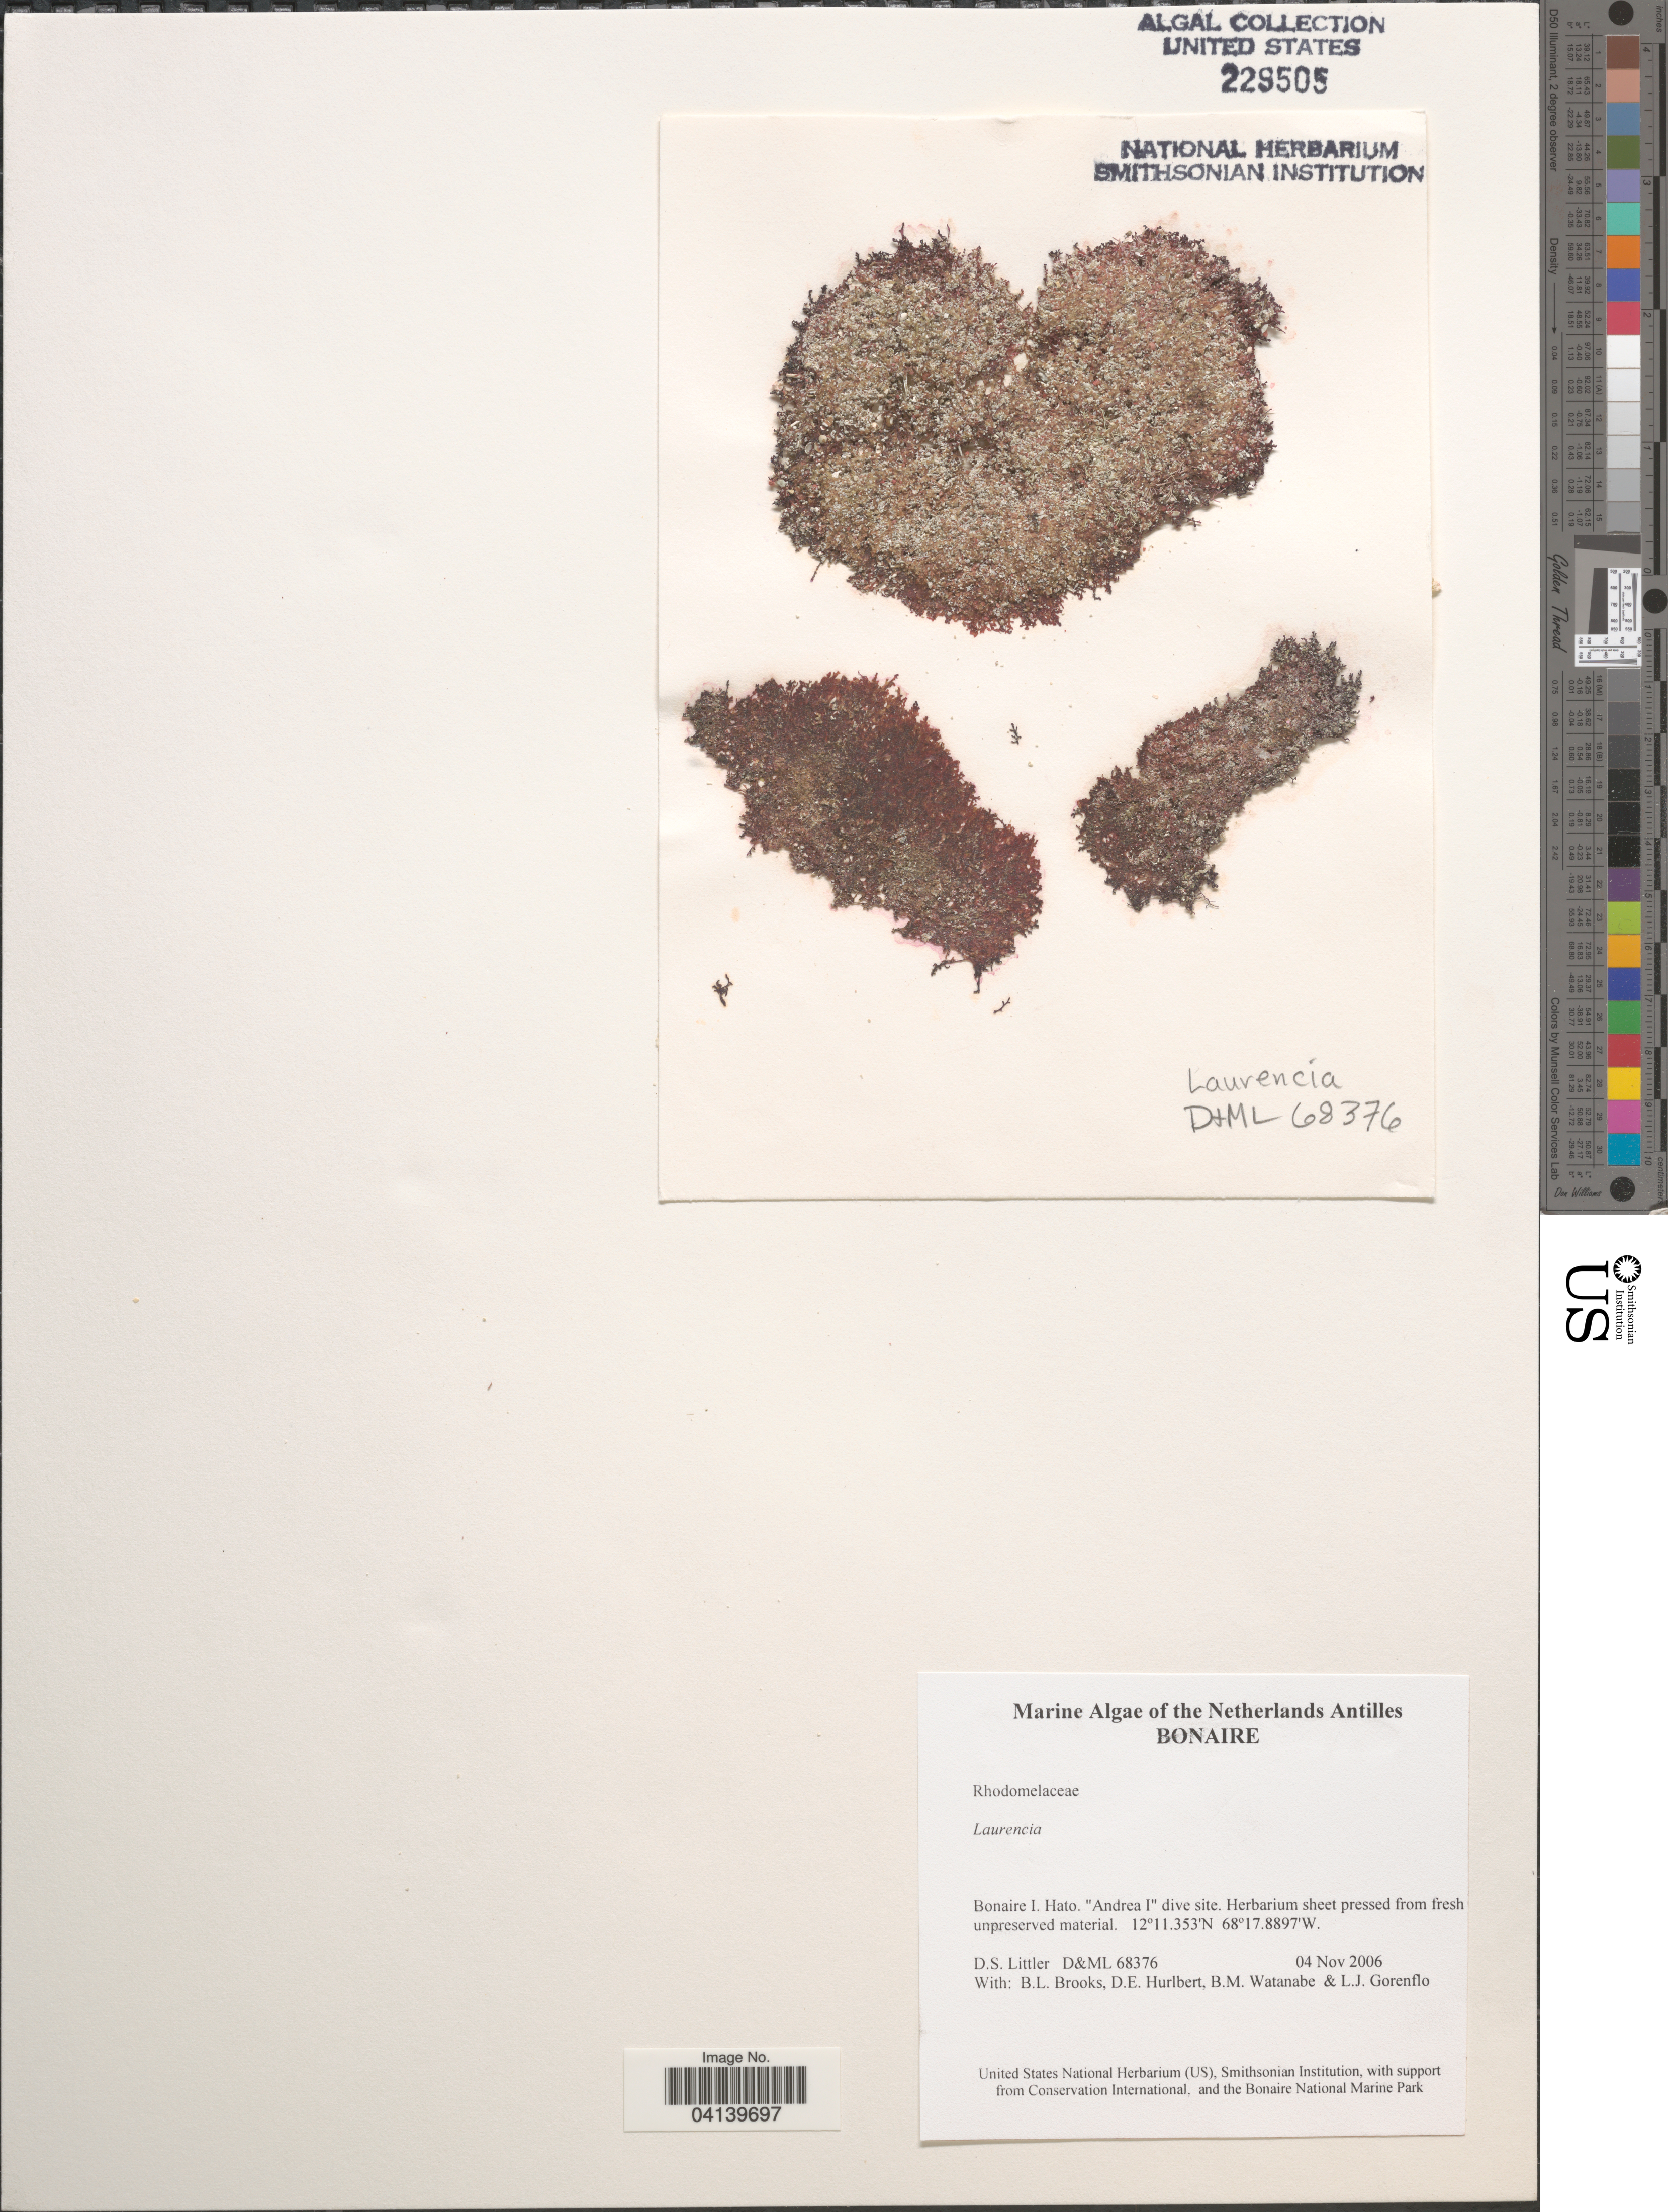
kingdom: Plantae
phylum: Rhodophyta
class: Florideophyceae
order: Ceramiales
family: Rhodomelaceae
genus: Laurencia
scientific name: Laurencia sp.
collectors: D. S. Littler, B. Brooks, D. Hurlbert, B. Watanabe & L. Gorenflo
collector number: D&ML 68334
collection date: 2006-11-04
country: Netherlands Antilles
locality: Bonaire. Bonaire I. Karpata.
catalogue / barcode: US 229505